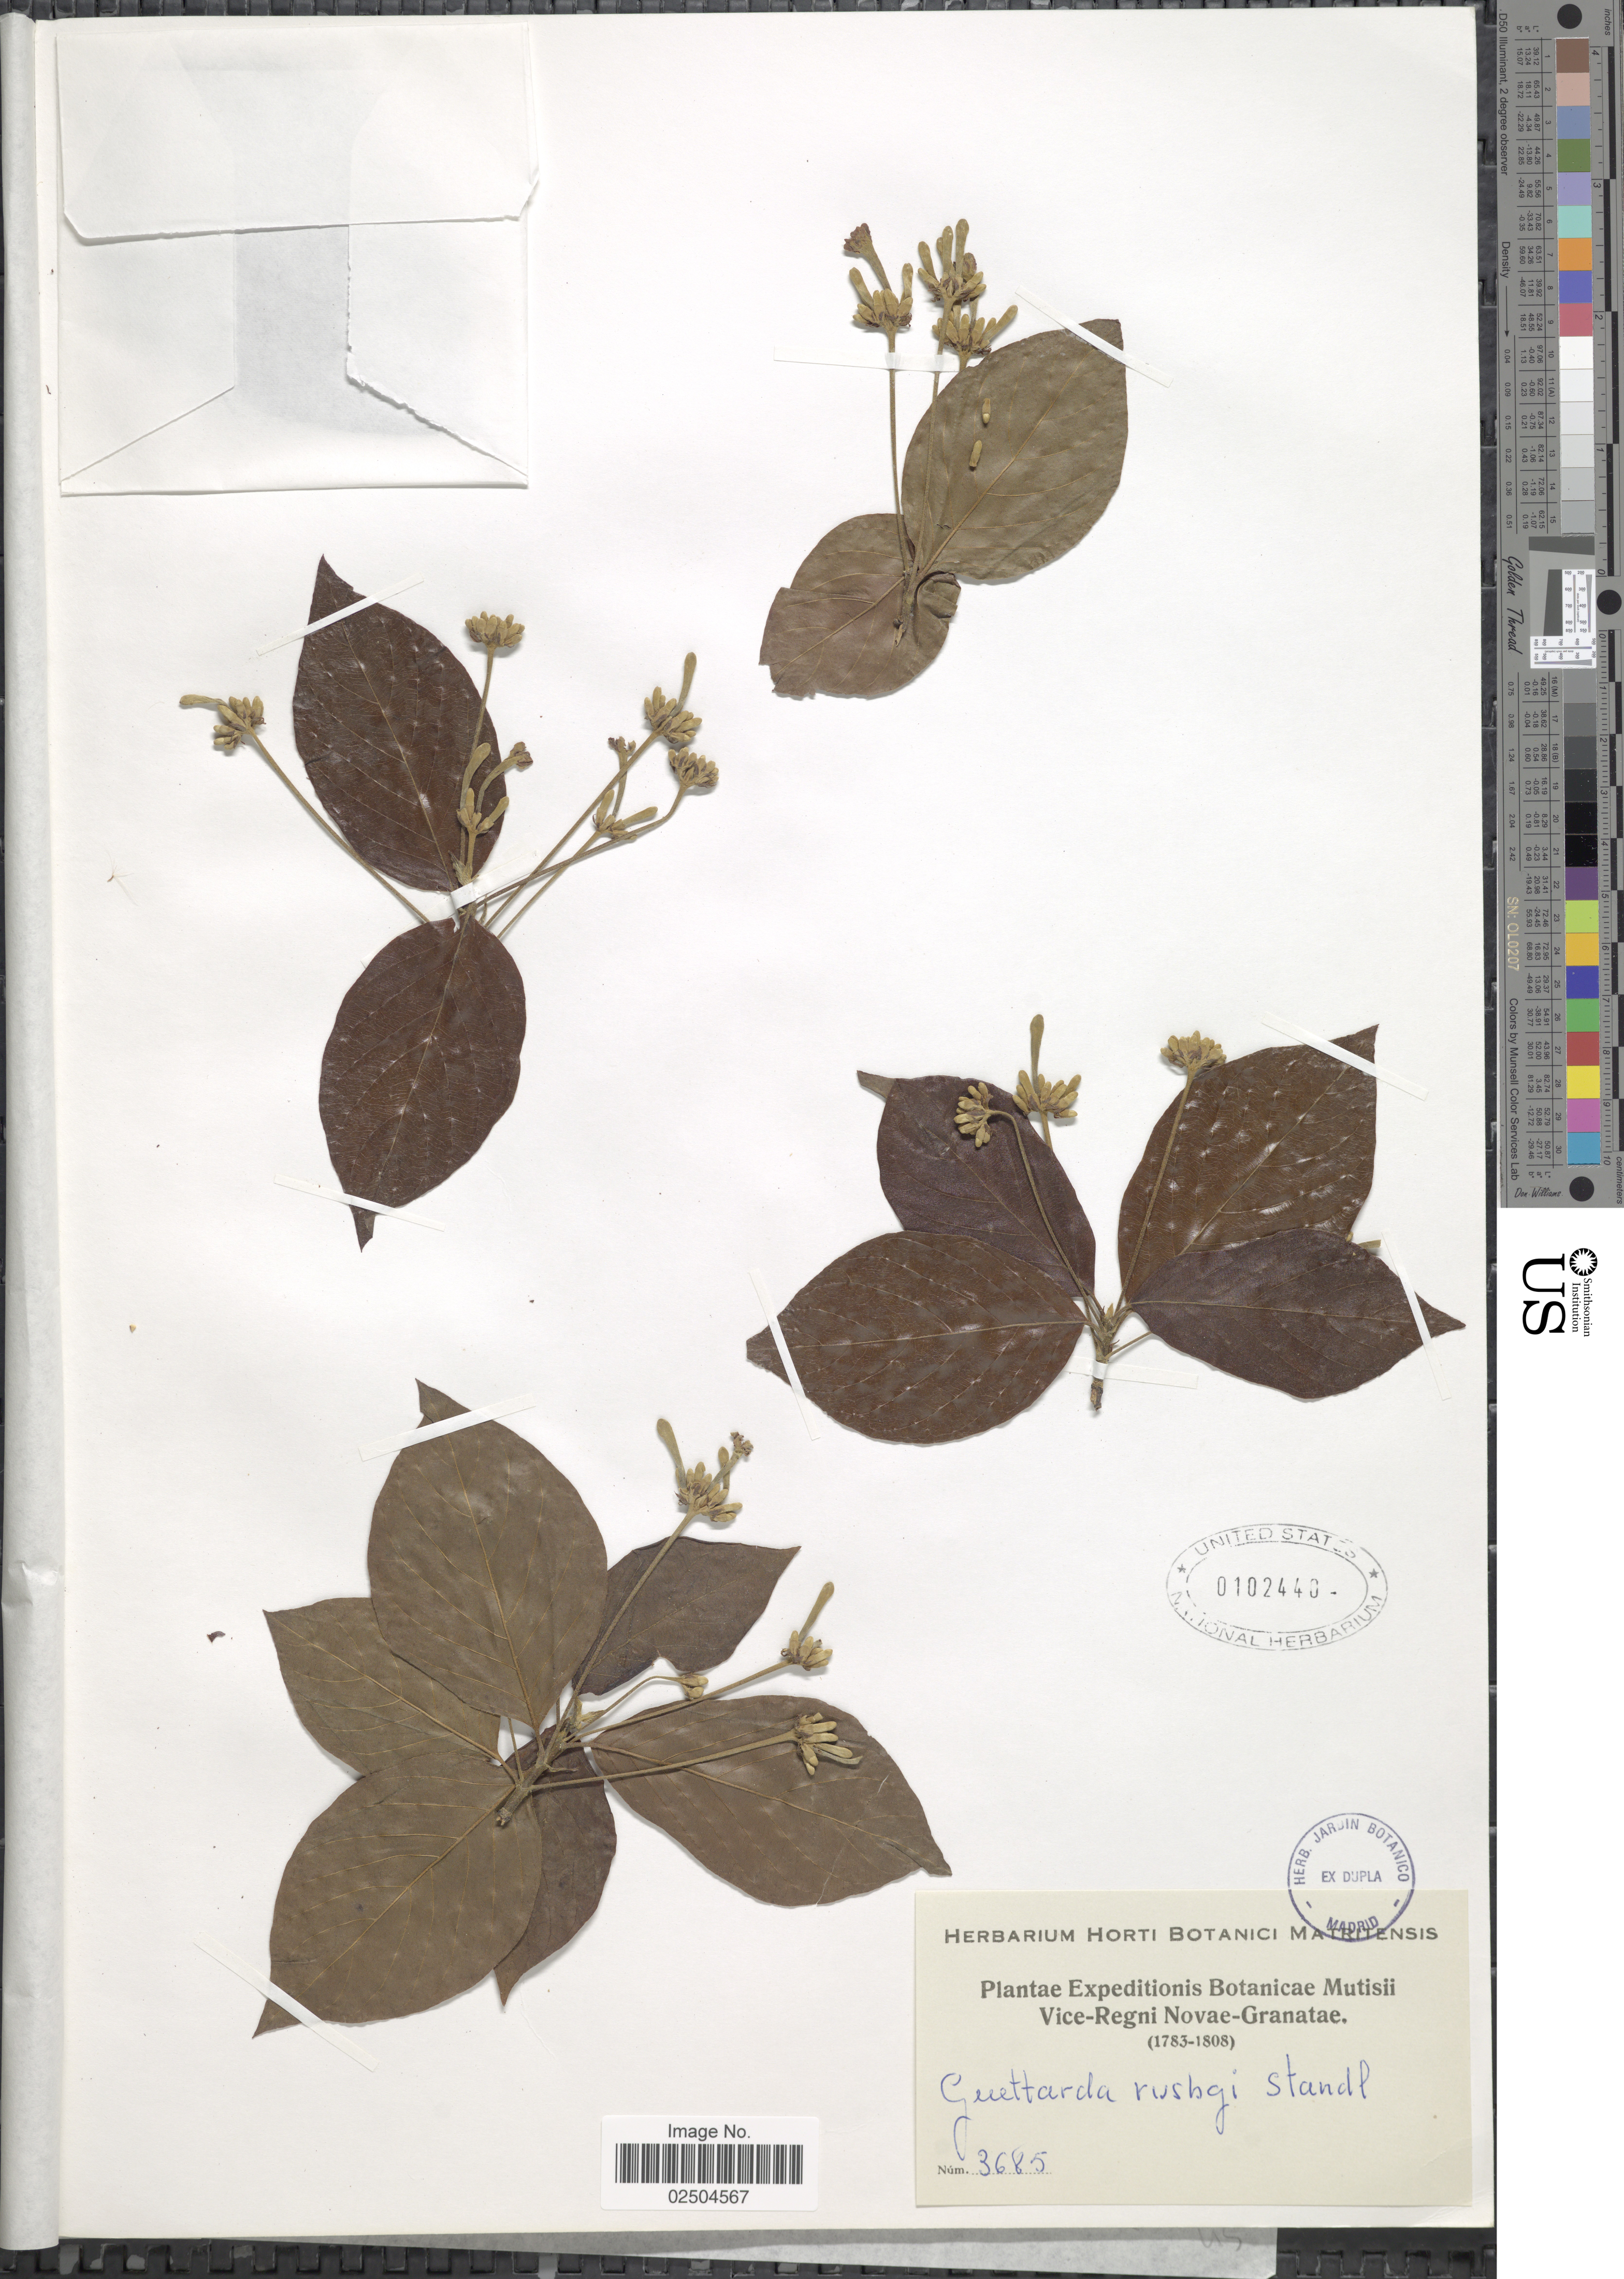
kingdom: Plantae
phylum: Tracheophyta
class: Magnoliopsida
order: Gentianales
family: Rubiaceae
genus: Guettarda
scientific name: Guettarda rusbyi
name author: Standl.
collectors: Expeditions Botanicae Mutisii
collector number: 3685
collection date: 1783/1808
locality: Vice-Regni Novae-Granatae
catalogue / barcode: US 102440